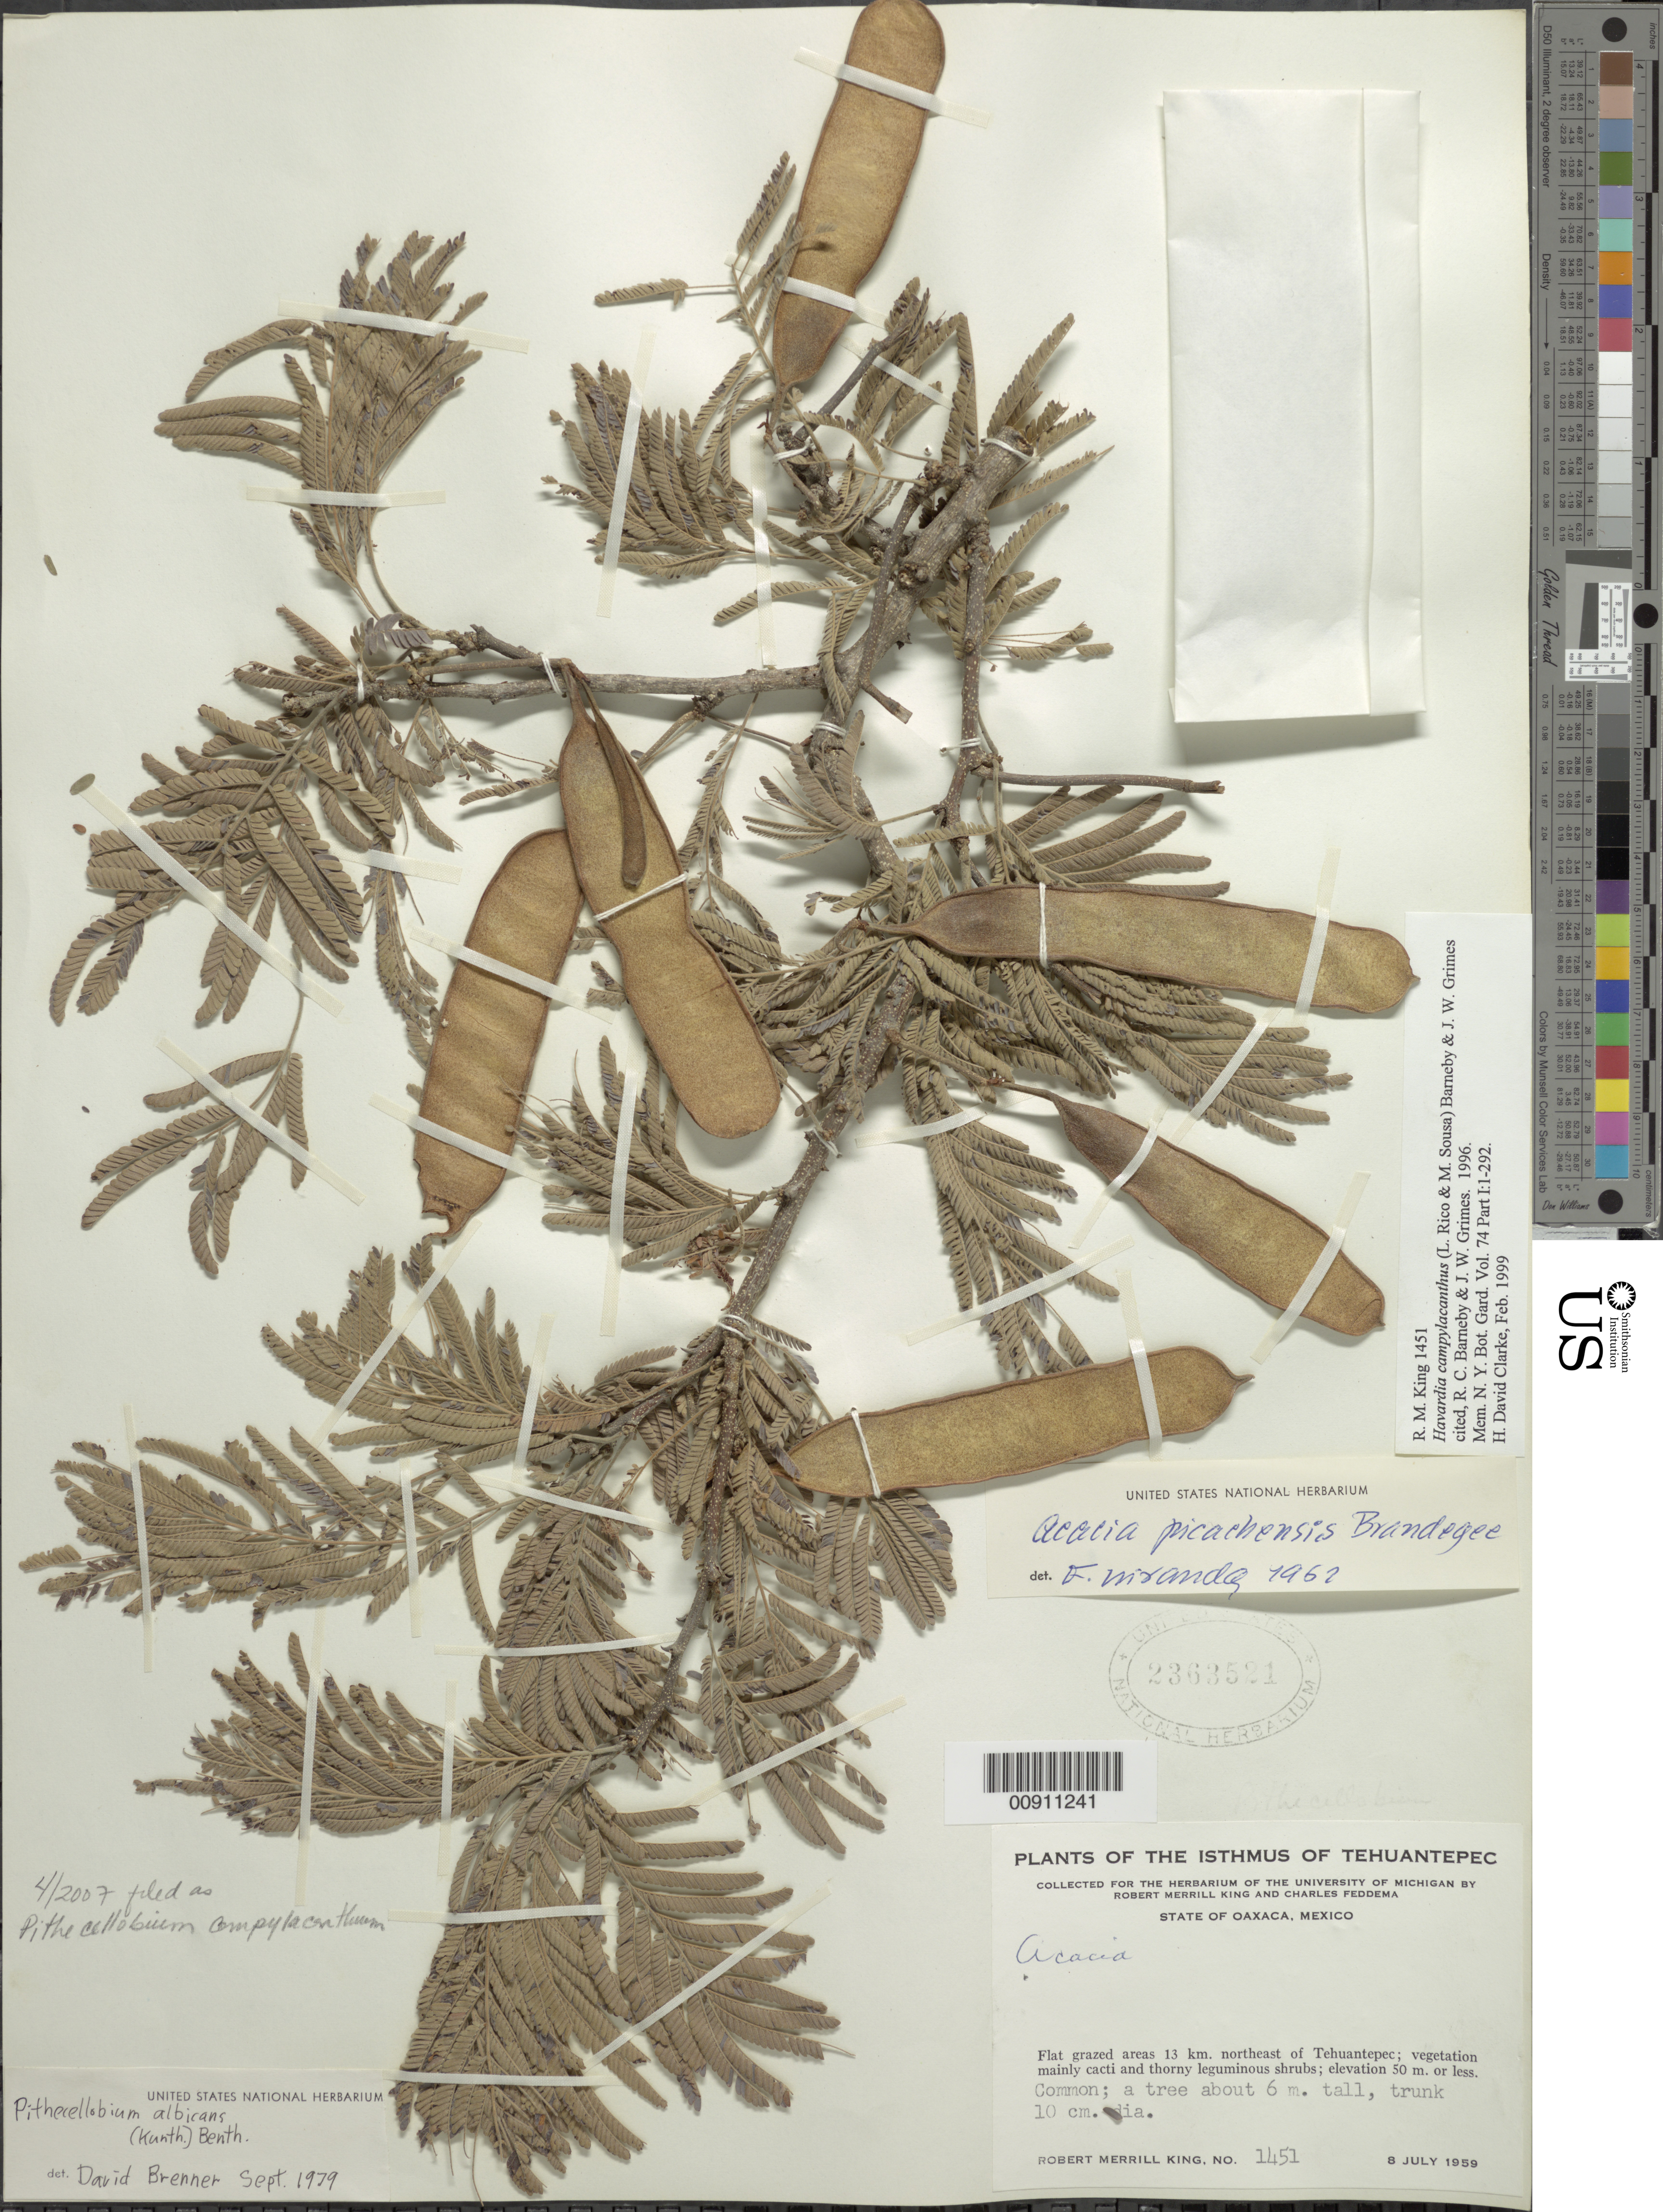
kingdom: Plantae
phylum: Tracheophyta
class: Magnoliopsida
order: Fabales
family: Fabaceae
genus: Gretheria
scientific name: Gretheria campylacantha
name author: (L. Rico & M. Sousa) Duno & Torke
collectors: R. M. King & C. Feddema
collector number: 1451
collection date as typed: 08 Jul 1959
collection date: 1959-07-08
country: Mexico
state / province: Oaxaca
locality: Flat grazed areas 13 km. northeast of Tehuantepec.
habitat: Vegetation mainly cacti and thorny leguminous shrubs.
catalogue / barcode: US 2363521